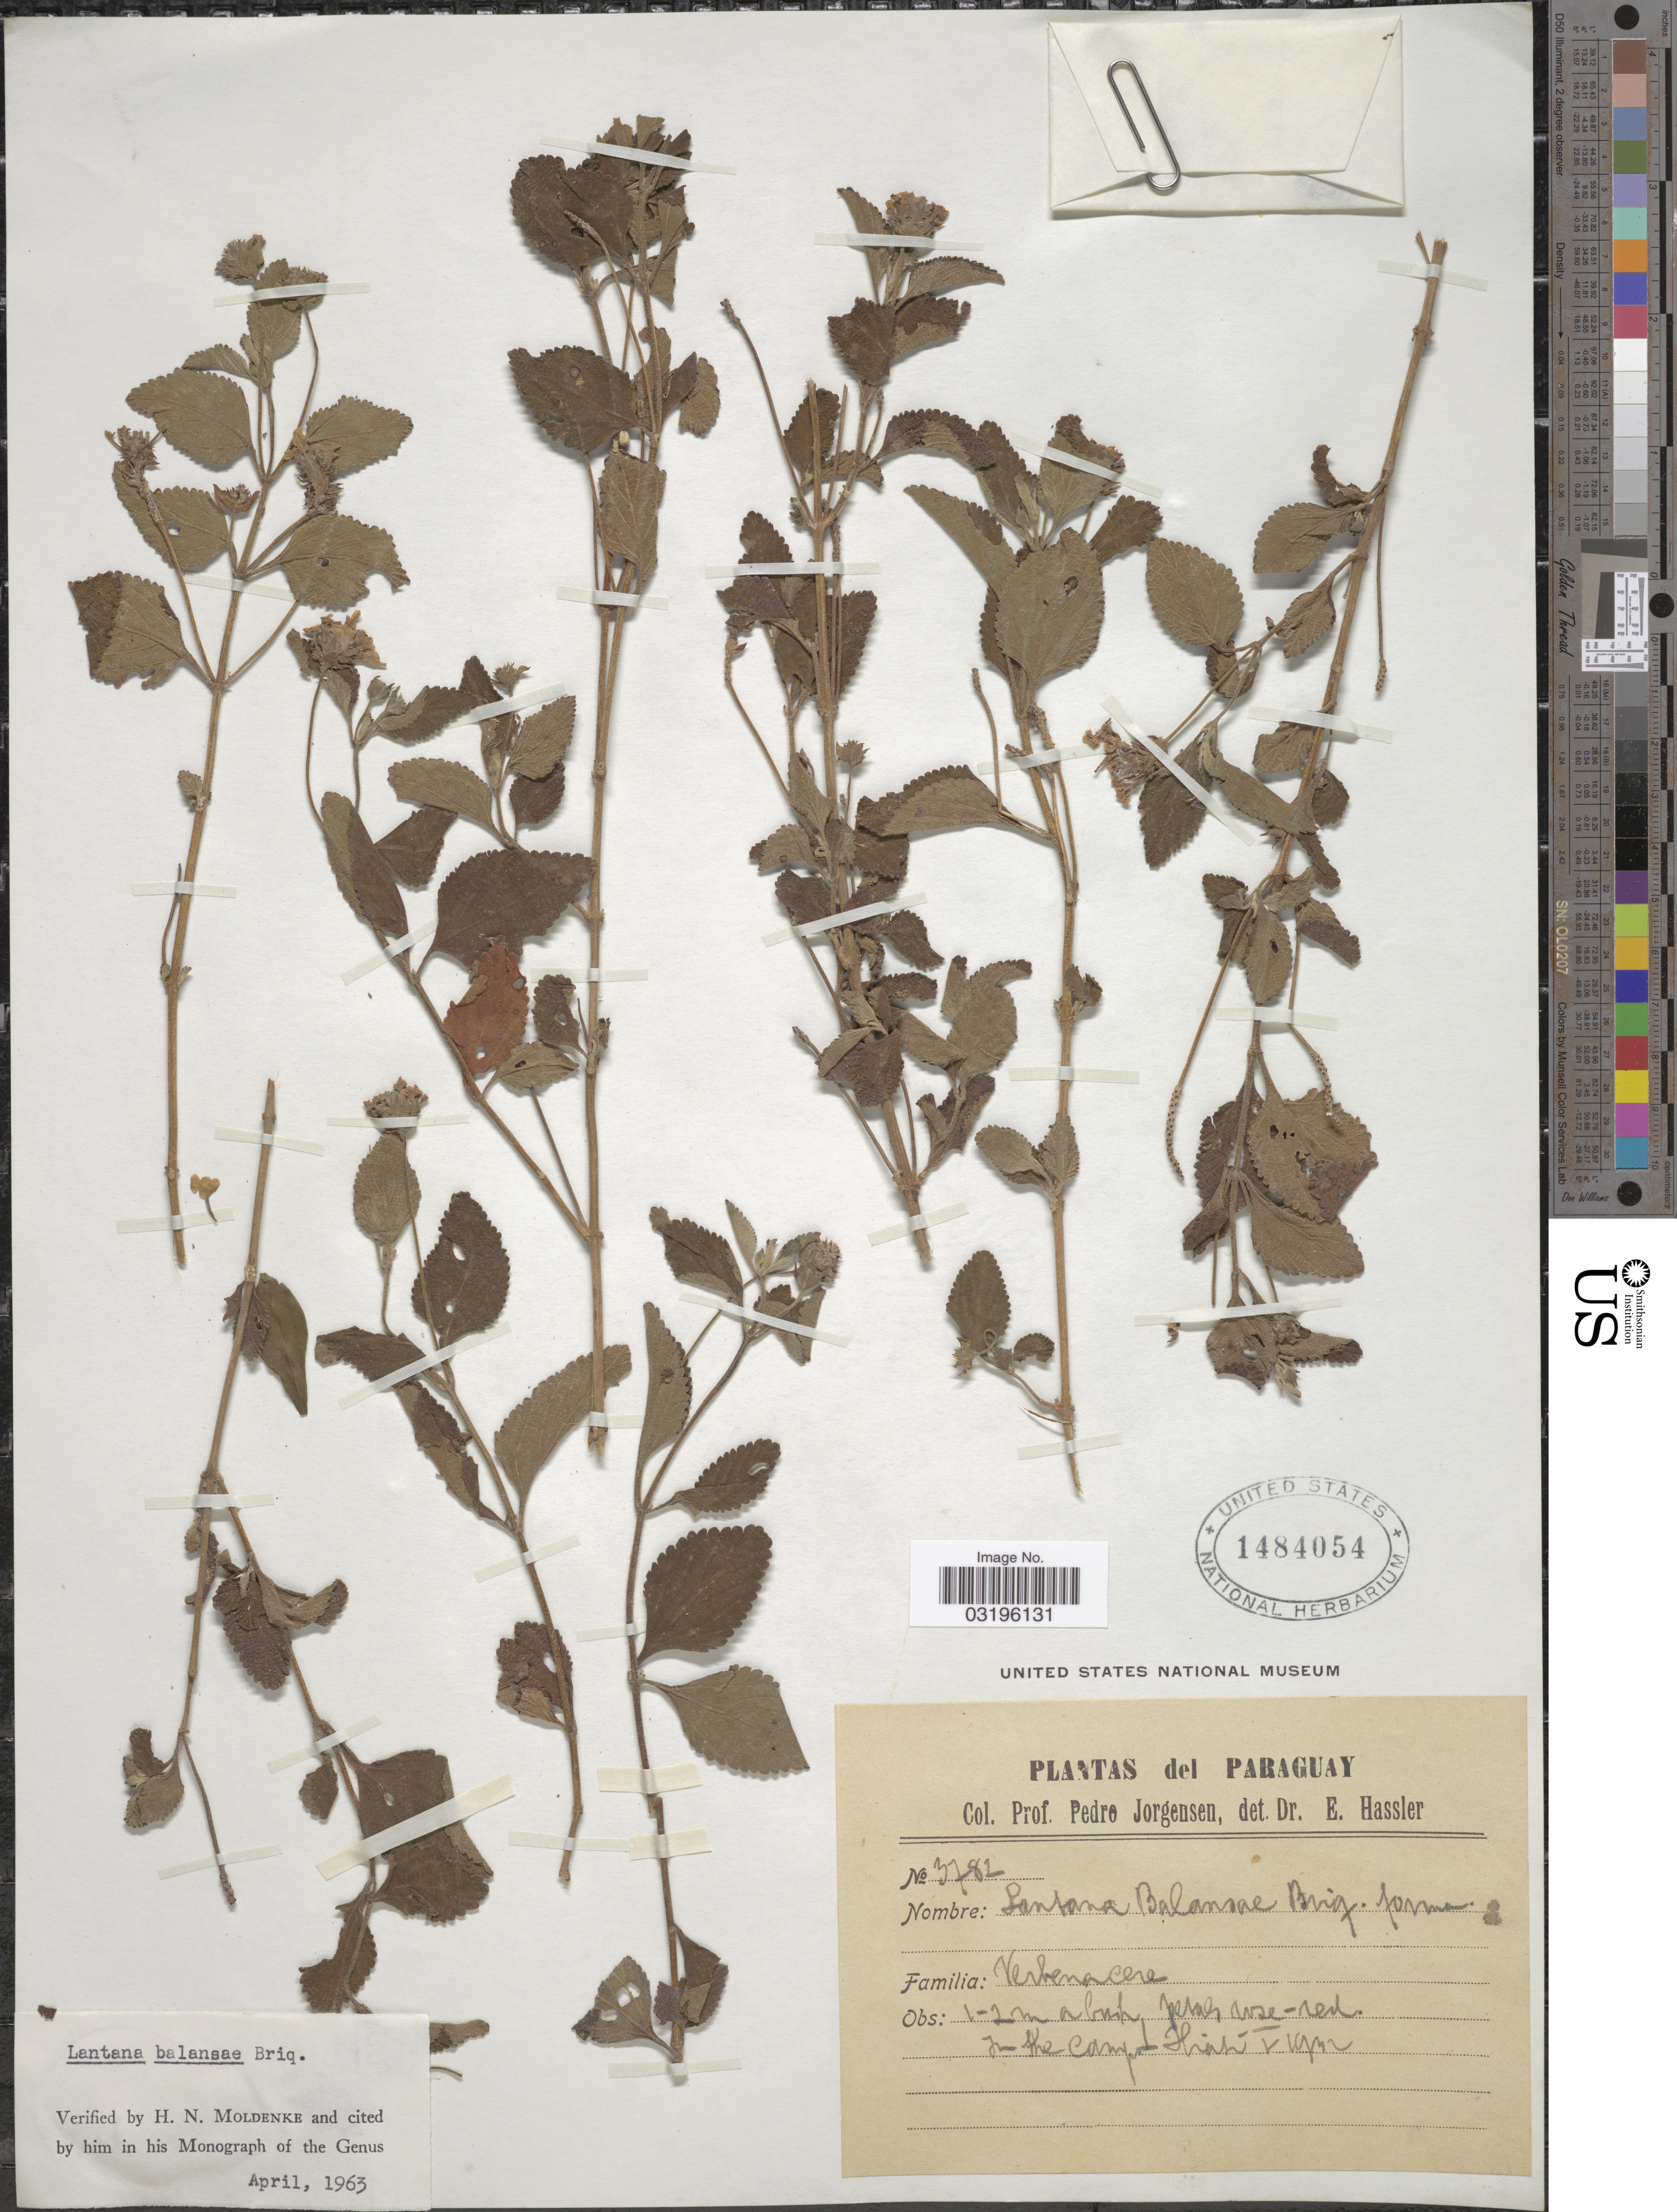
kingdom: Plantae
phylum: Tracheophyta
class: Magnoliopsida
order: Lamiales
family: Verbenaceae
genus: Lantana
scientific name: Lantana balansae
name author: Briq.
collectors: P. Jörgensen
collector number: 3782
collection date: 1932-05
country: Paraguay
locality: In the camp. Ihiape.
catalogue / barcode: US 1484054